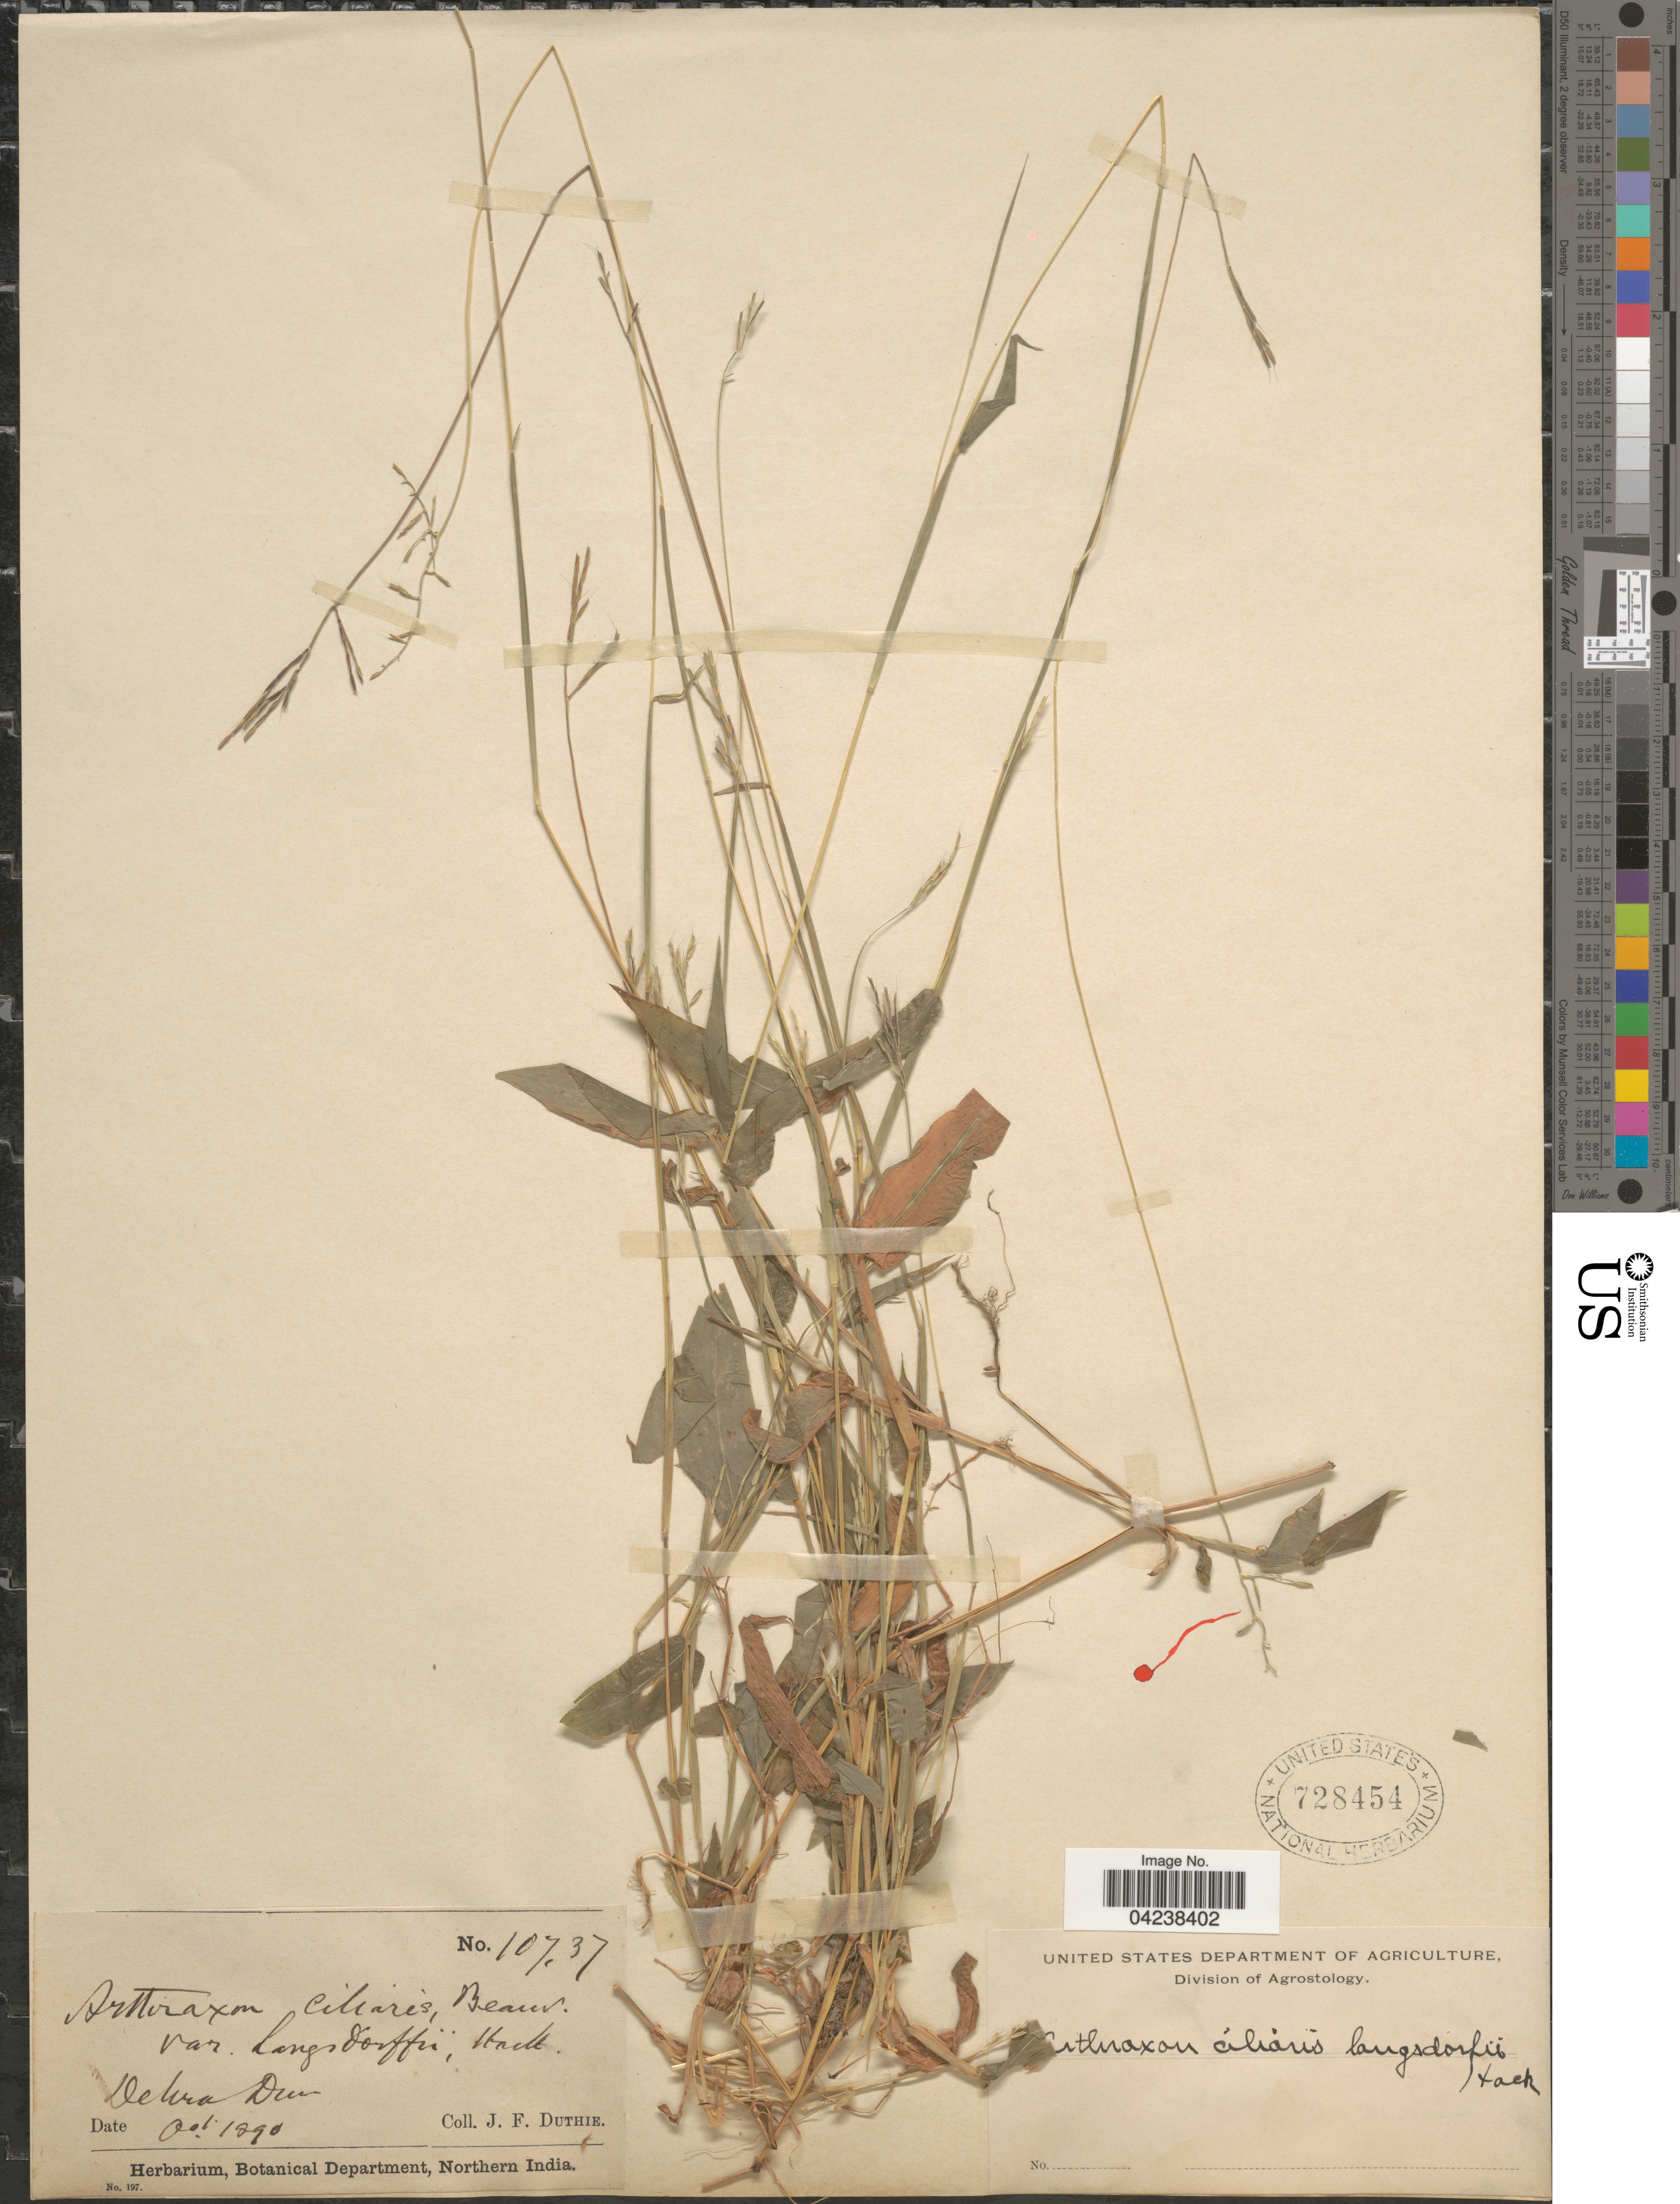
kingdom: Plantae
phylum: Tracheophyta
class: Liliopsida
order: Poales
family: Poaceae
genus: Arthraxon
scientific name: Arthraxon hispidus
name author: (Thunb.) Makino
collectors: J. F. Duthie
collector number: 10737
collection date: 1890-10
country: India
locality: Dehra Dun.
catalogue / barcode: US 728454